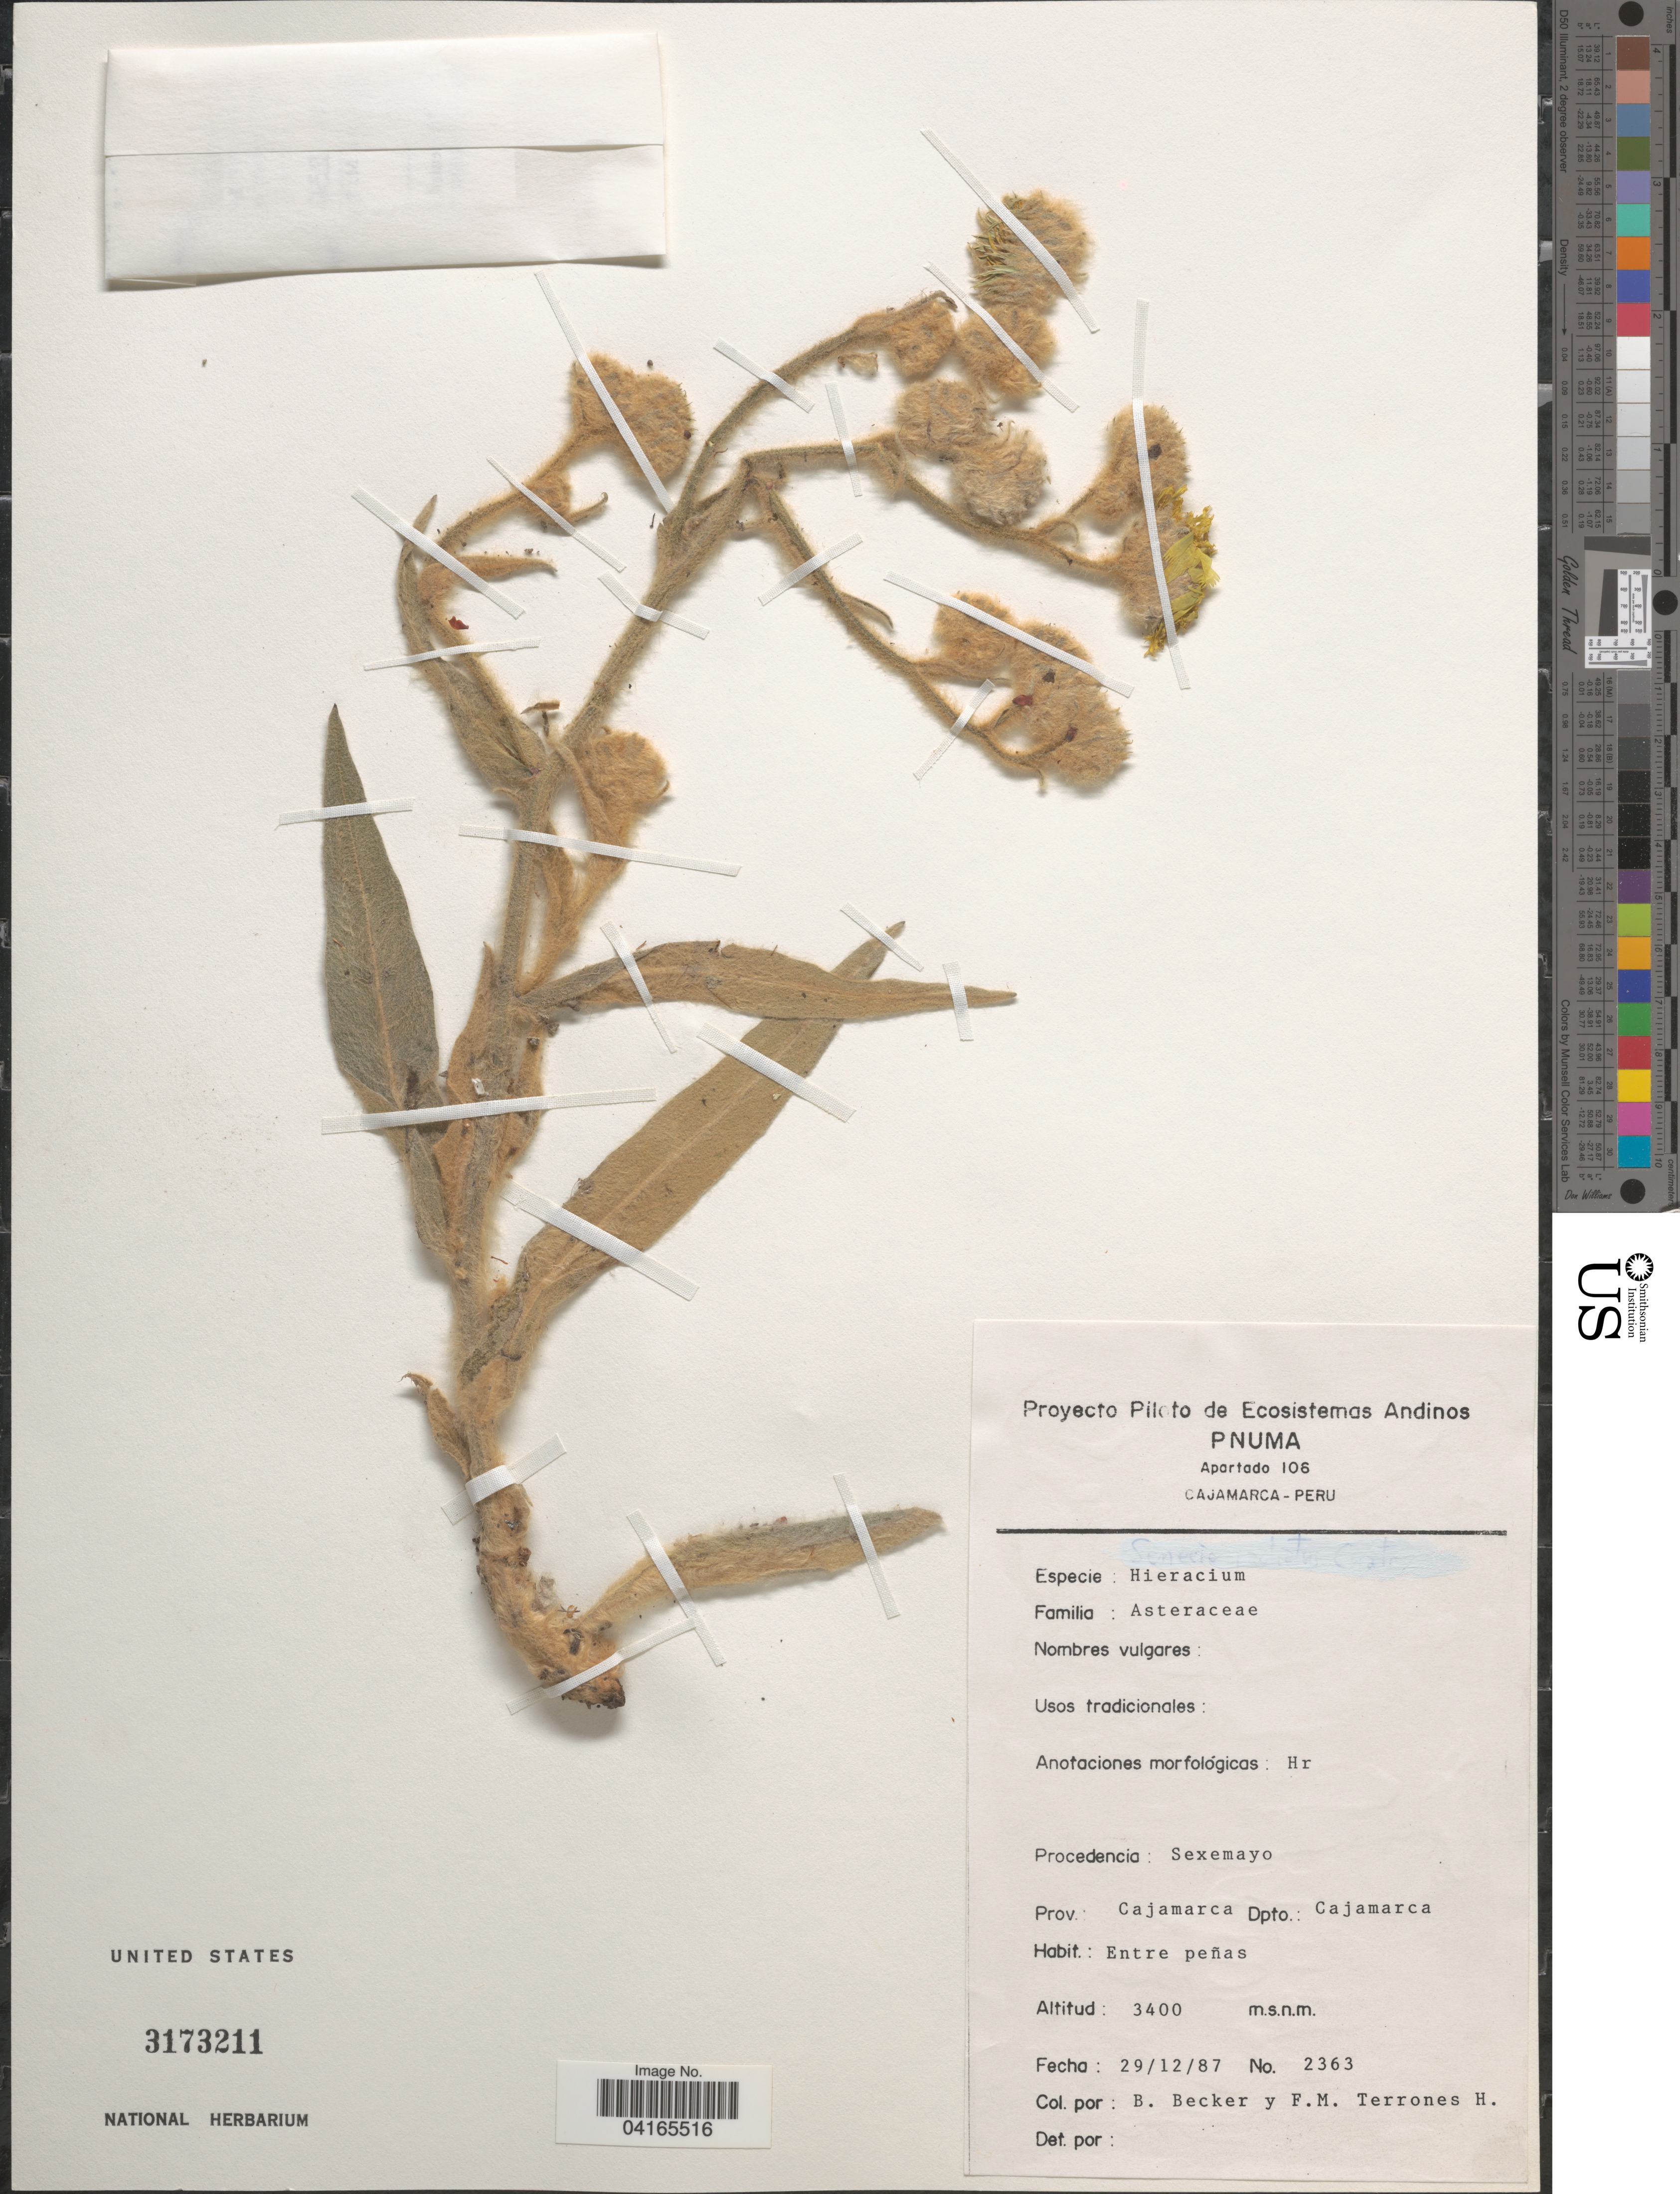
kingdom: Plantae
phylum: Tracheophyta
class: Magnoliopsida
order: Asterales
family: Asteraceae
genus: Hieracium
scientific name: Hieracium repandulare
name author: Druce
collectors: B. Becker & F. Terrones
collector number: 2363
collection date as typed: Transcribed d/m/y: 29/12/87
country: Peru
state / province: Cajamarca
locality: Procedencia: Sexemayo. Dpto.: Cajamarca.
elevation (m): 3400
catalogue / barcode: US 3173211